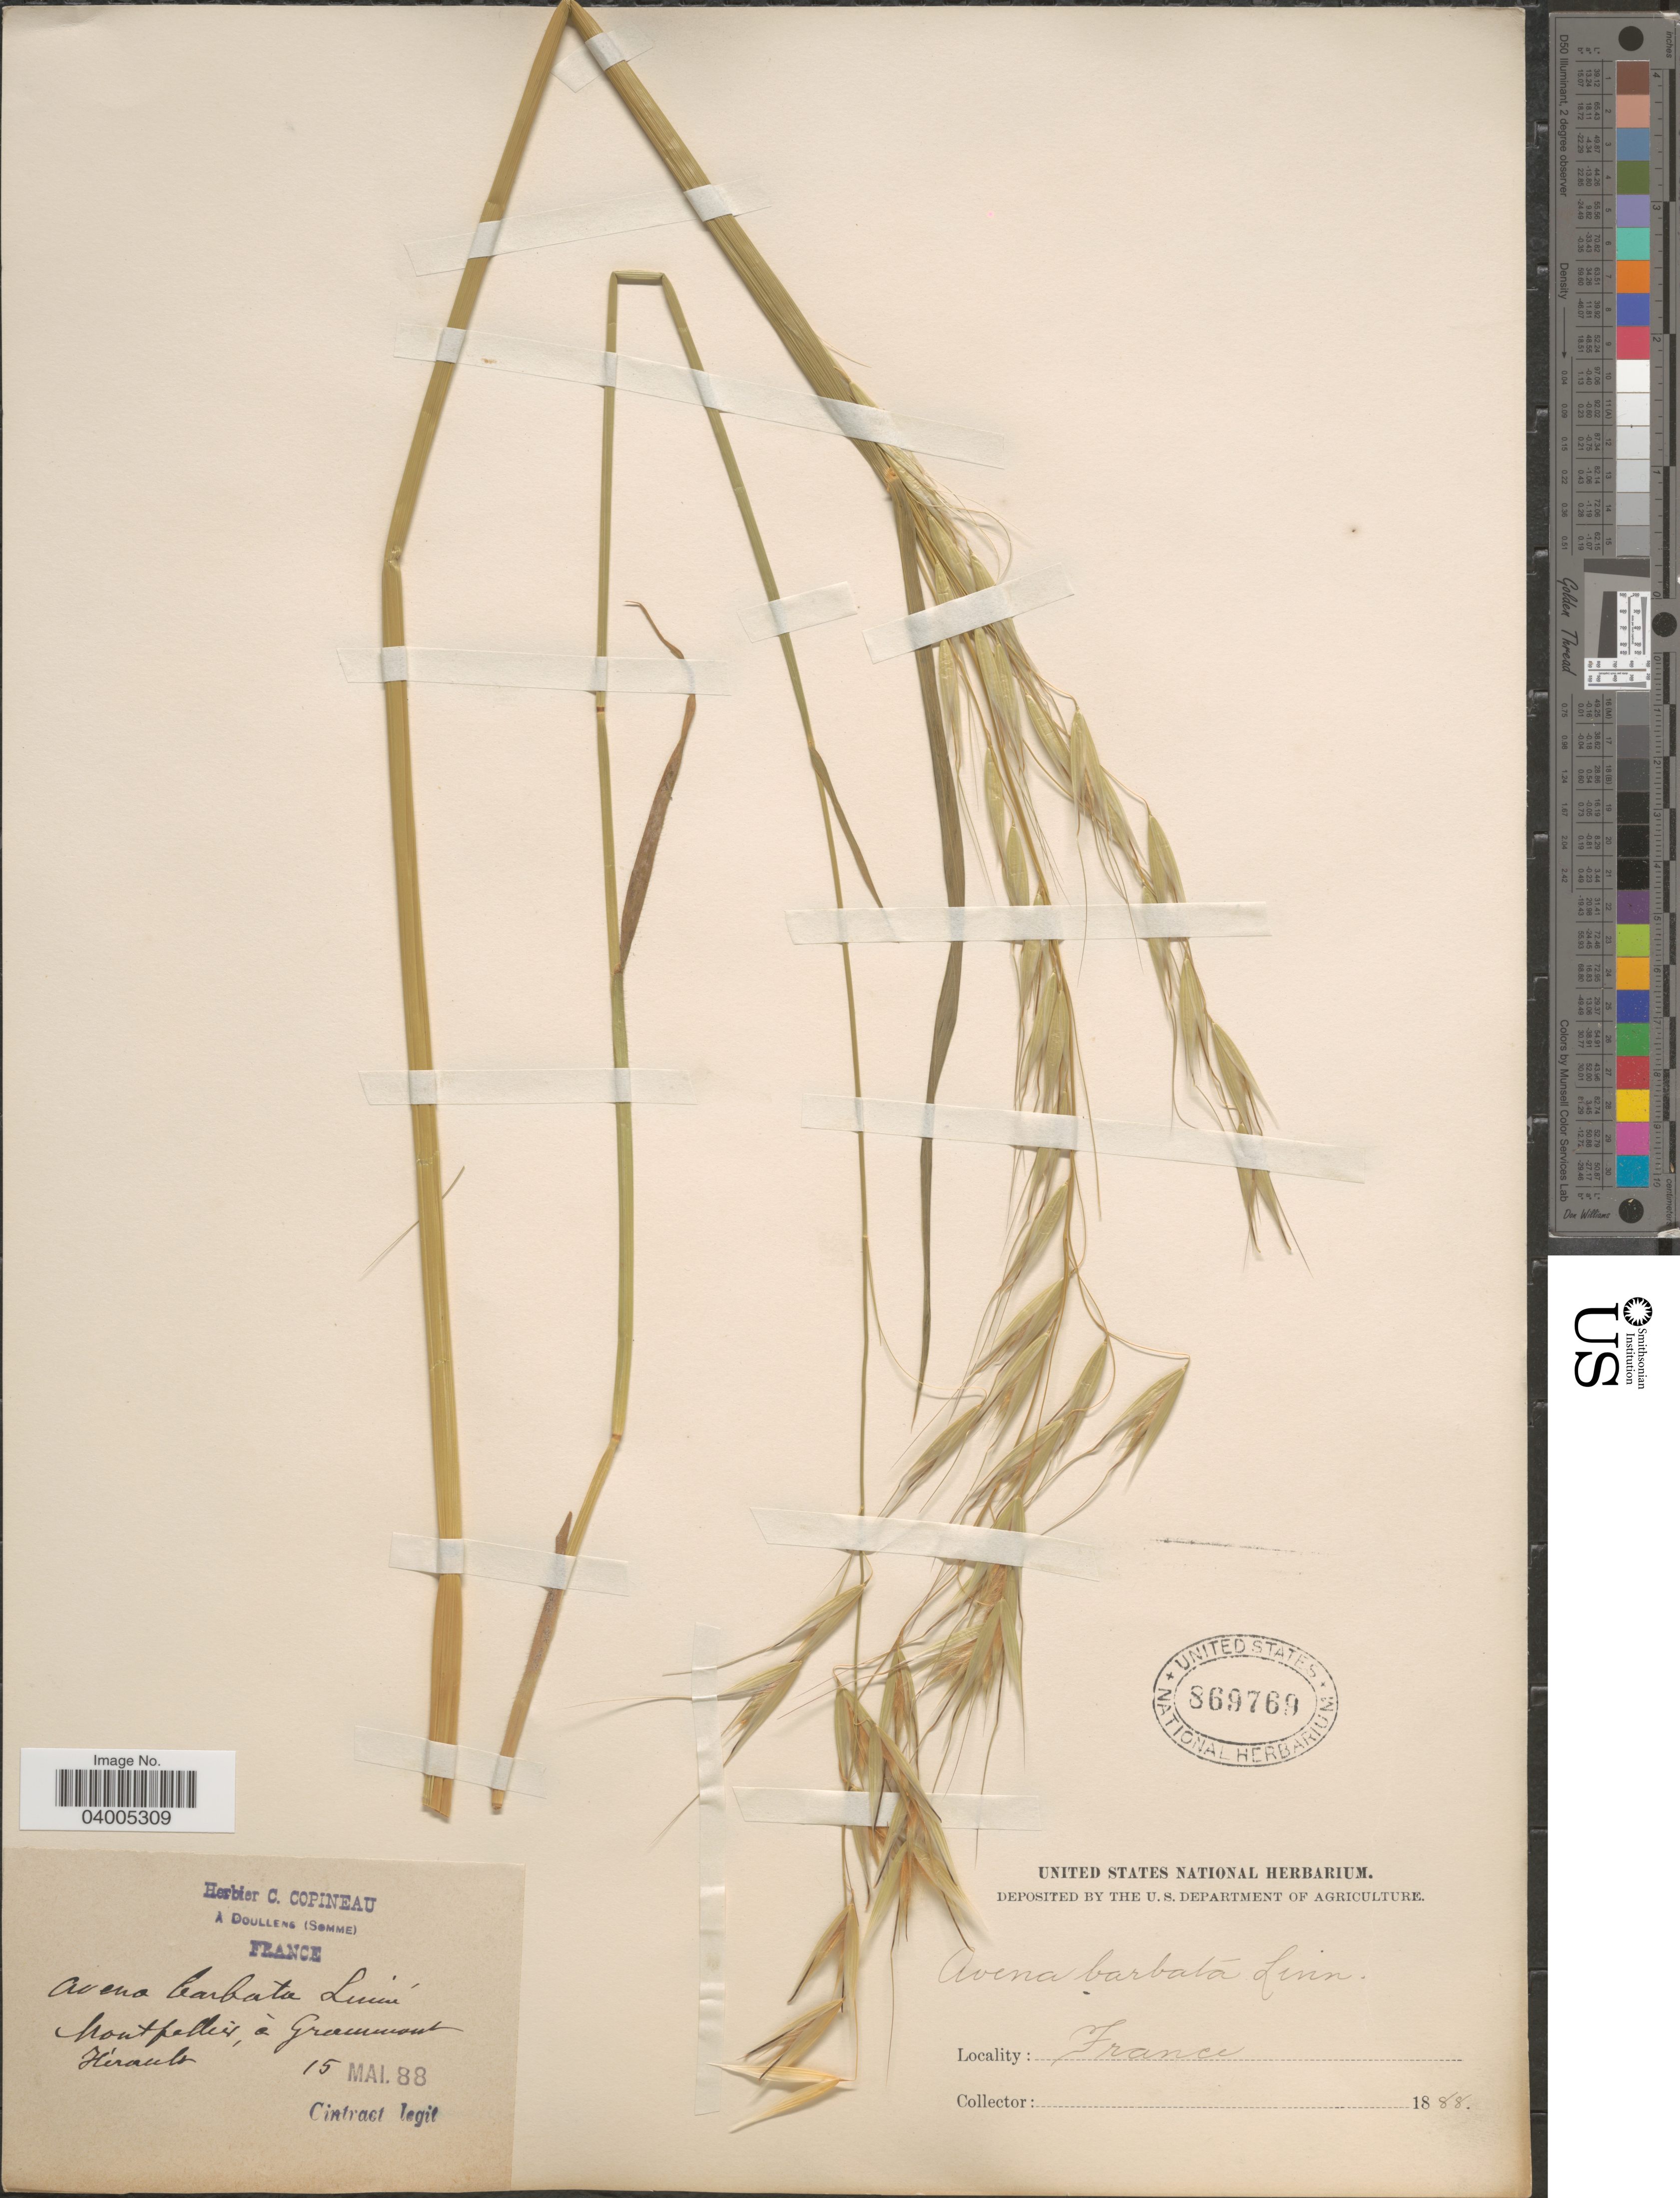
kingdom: Plantae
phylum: Tracheophyta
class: Liliopsida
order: Poales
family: Poaceae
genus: Avena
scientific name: Avena barbata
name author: Pott ex Link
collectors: Cintract, --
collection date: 1888-05-15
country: France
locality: Montpellier, à Grammont. Hérault.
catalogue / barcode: US 869769